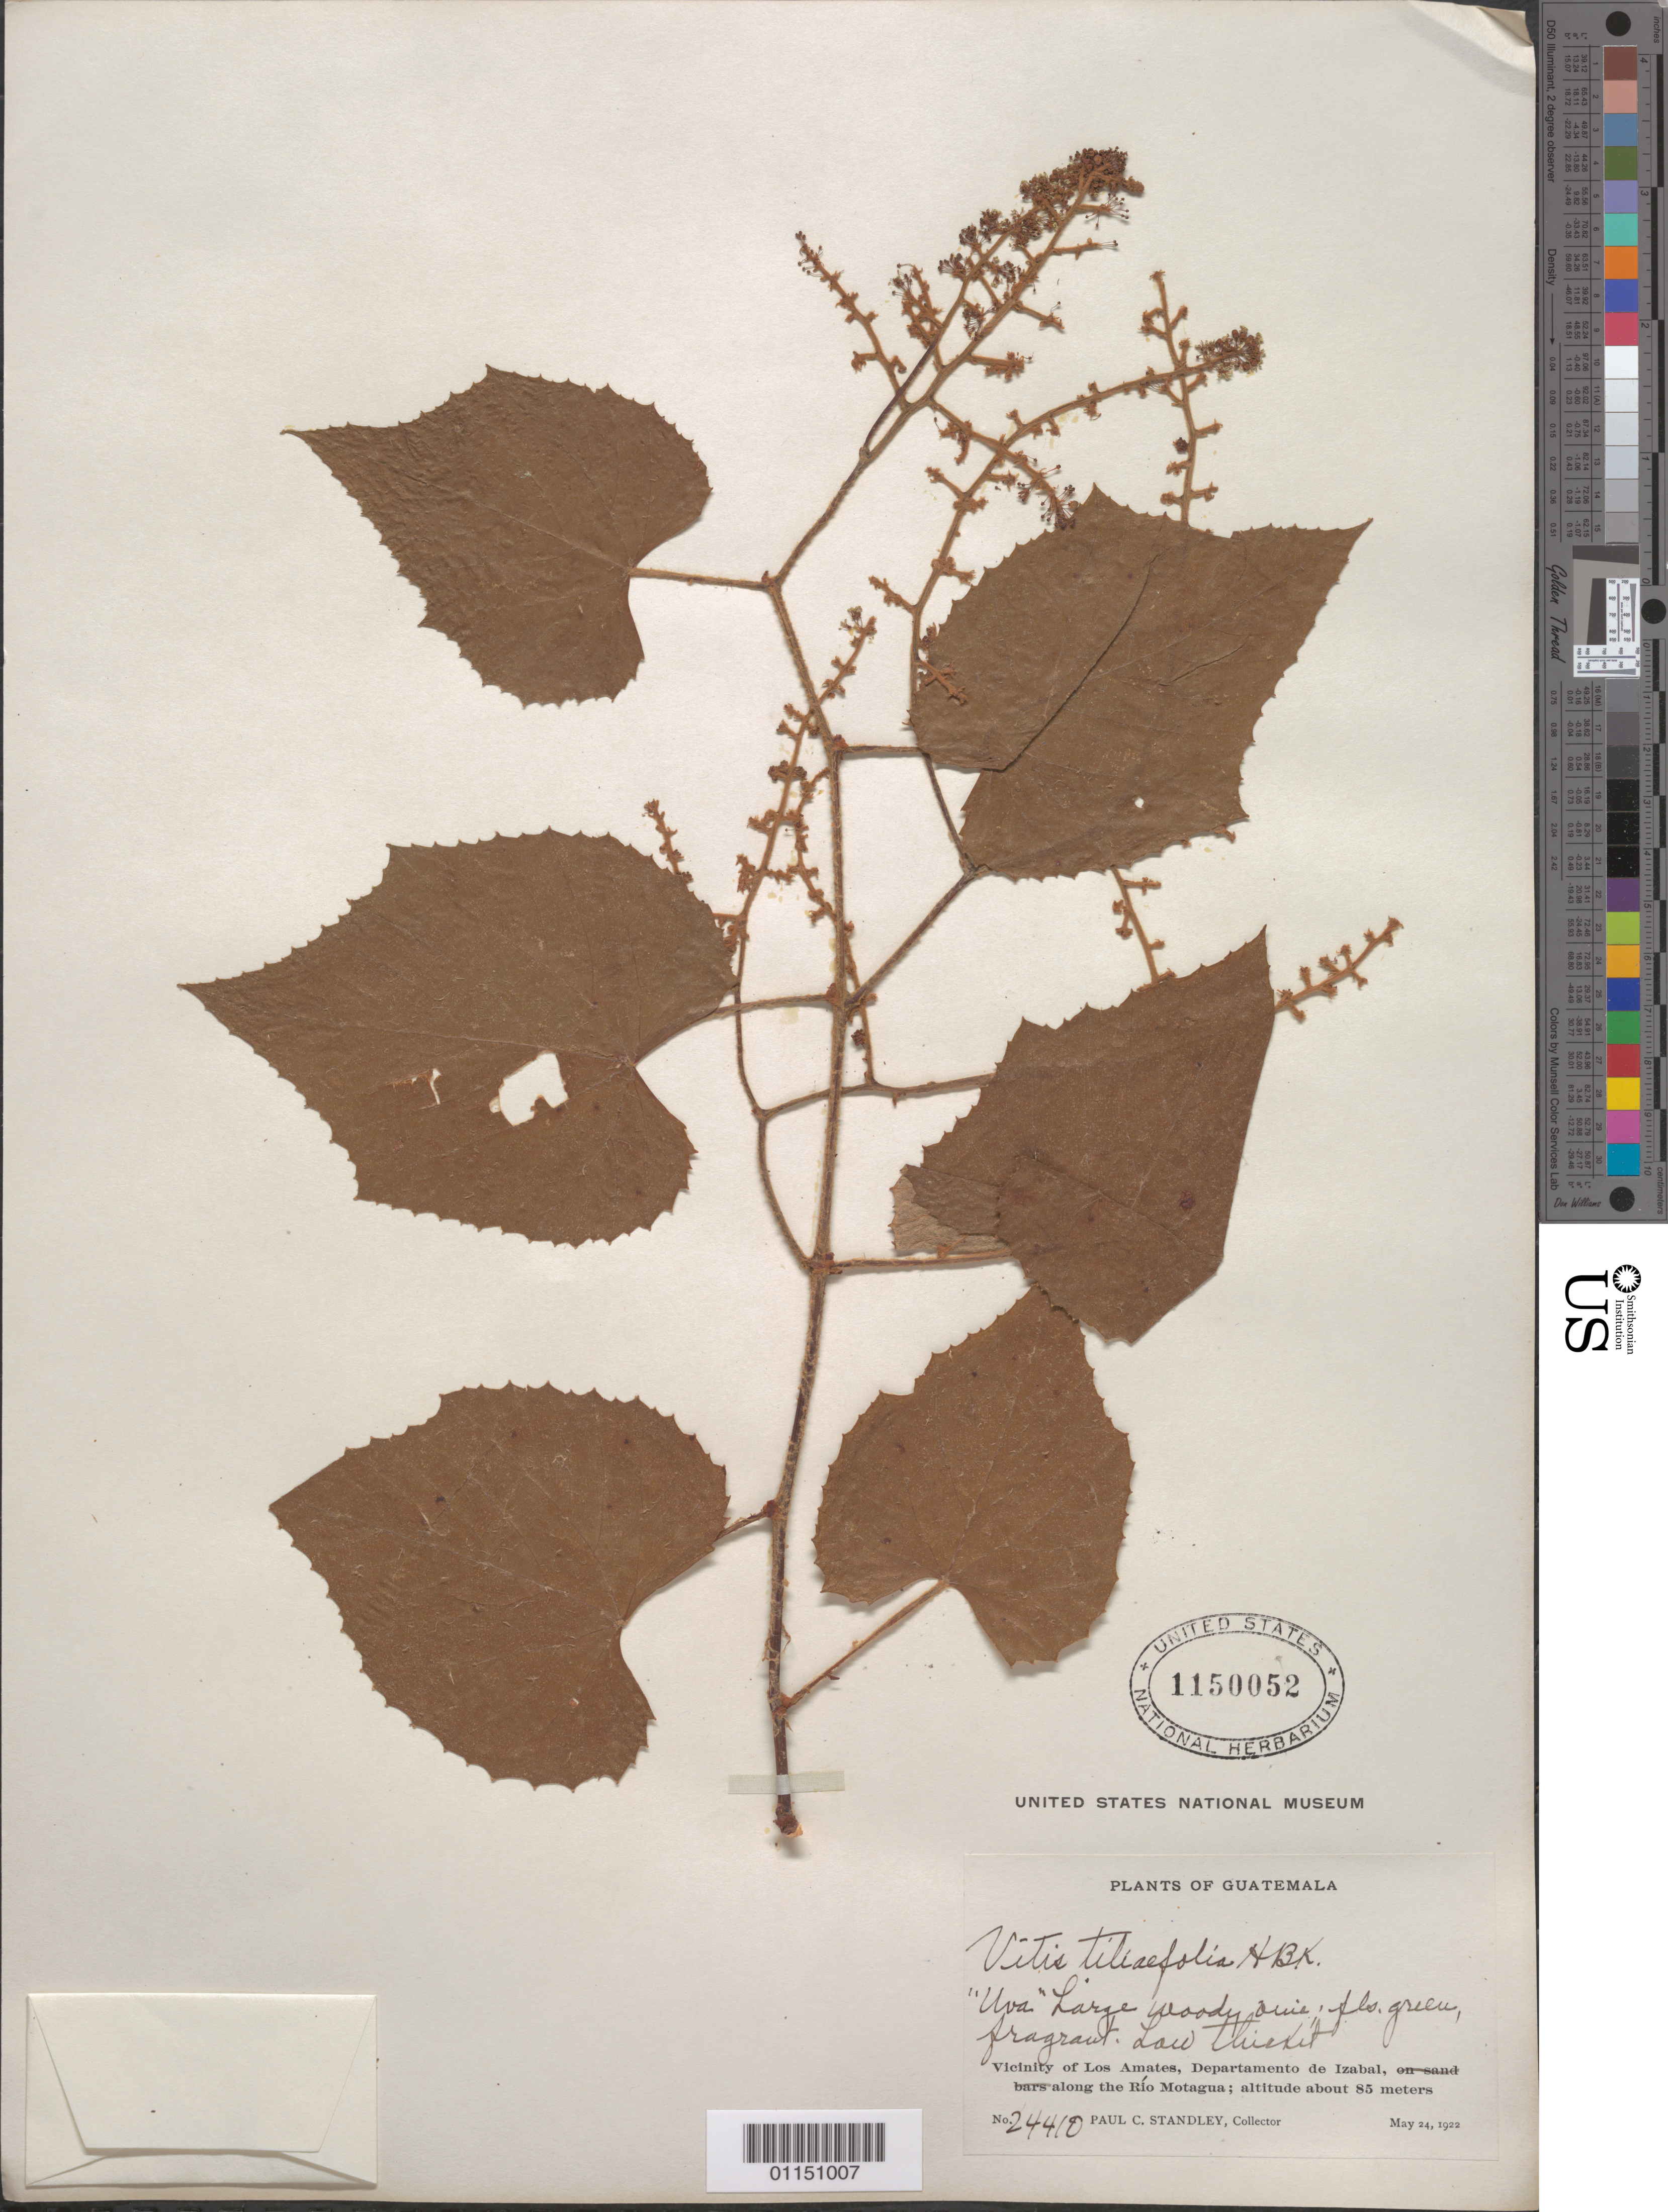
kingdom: Plantae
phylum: Tracheophyta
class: Magnoliopsida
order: Vitales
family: Vitaceae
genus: Vitis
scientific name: Vitis tiliaefolia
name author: Willd.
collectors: P. C. Standley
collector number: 24410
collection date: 1922-05-24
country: Guatemala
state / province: Izabal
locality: Vicinity of Los Amates, along the Rio Motagua.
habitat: Law thicket.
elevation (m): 85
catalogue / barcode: US 1150052